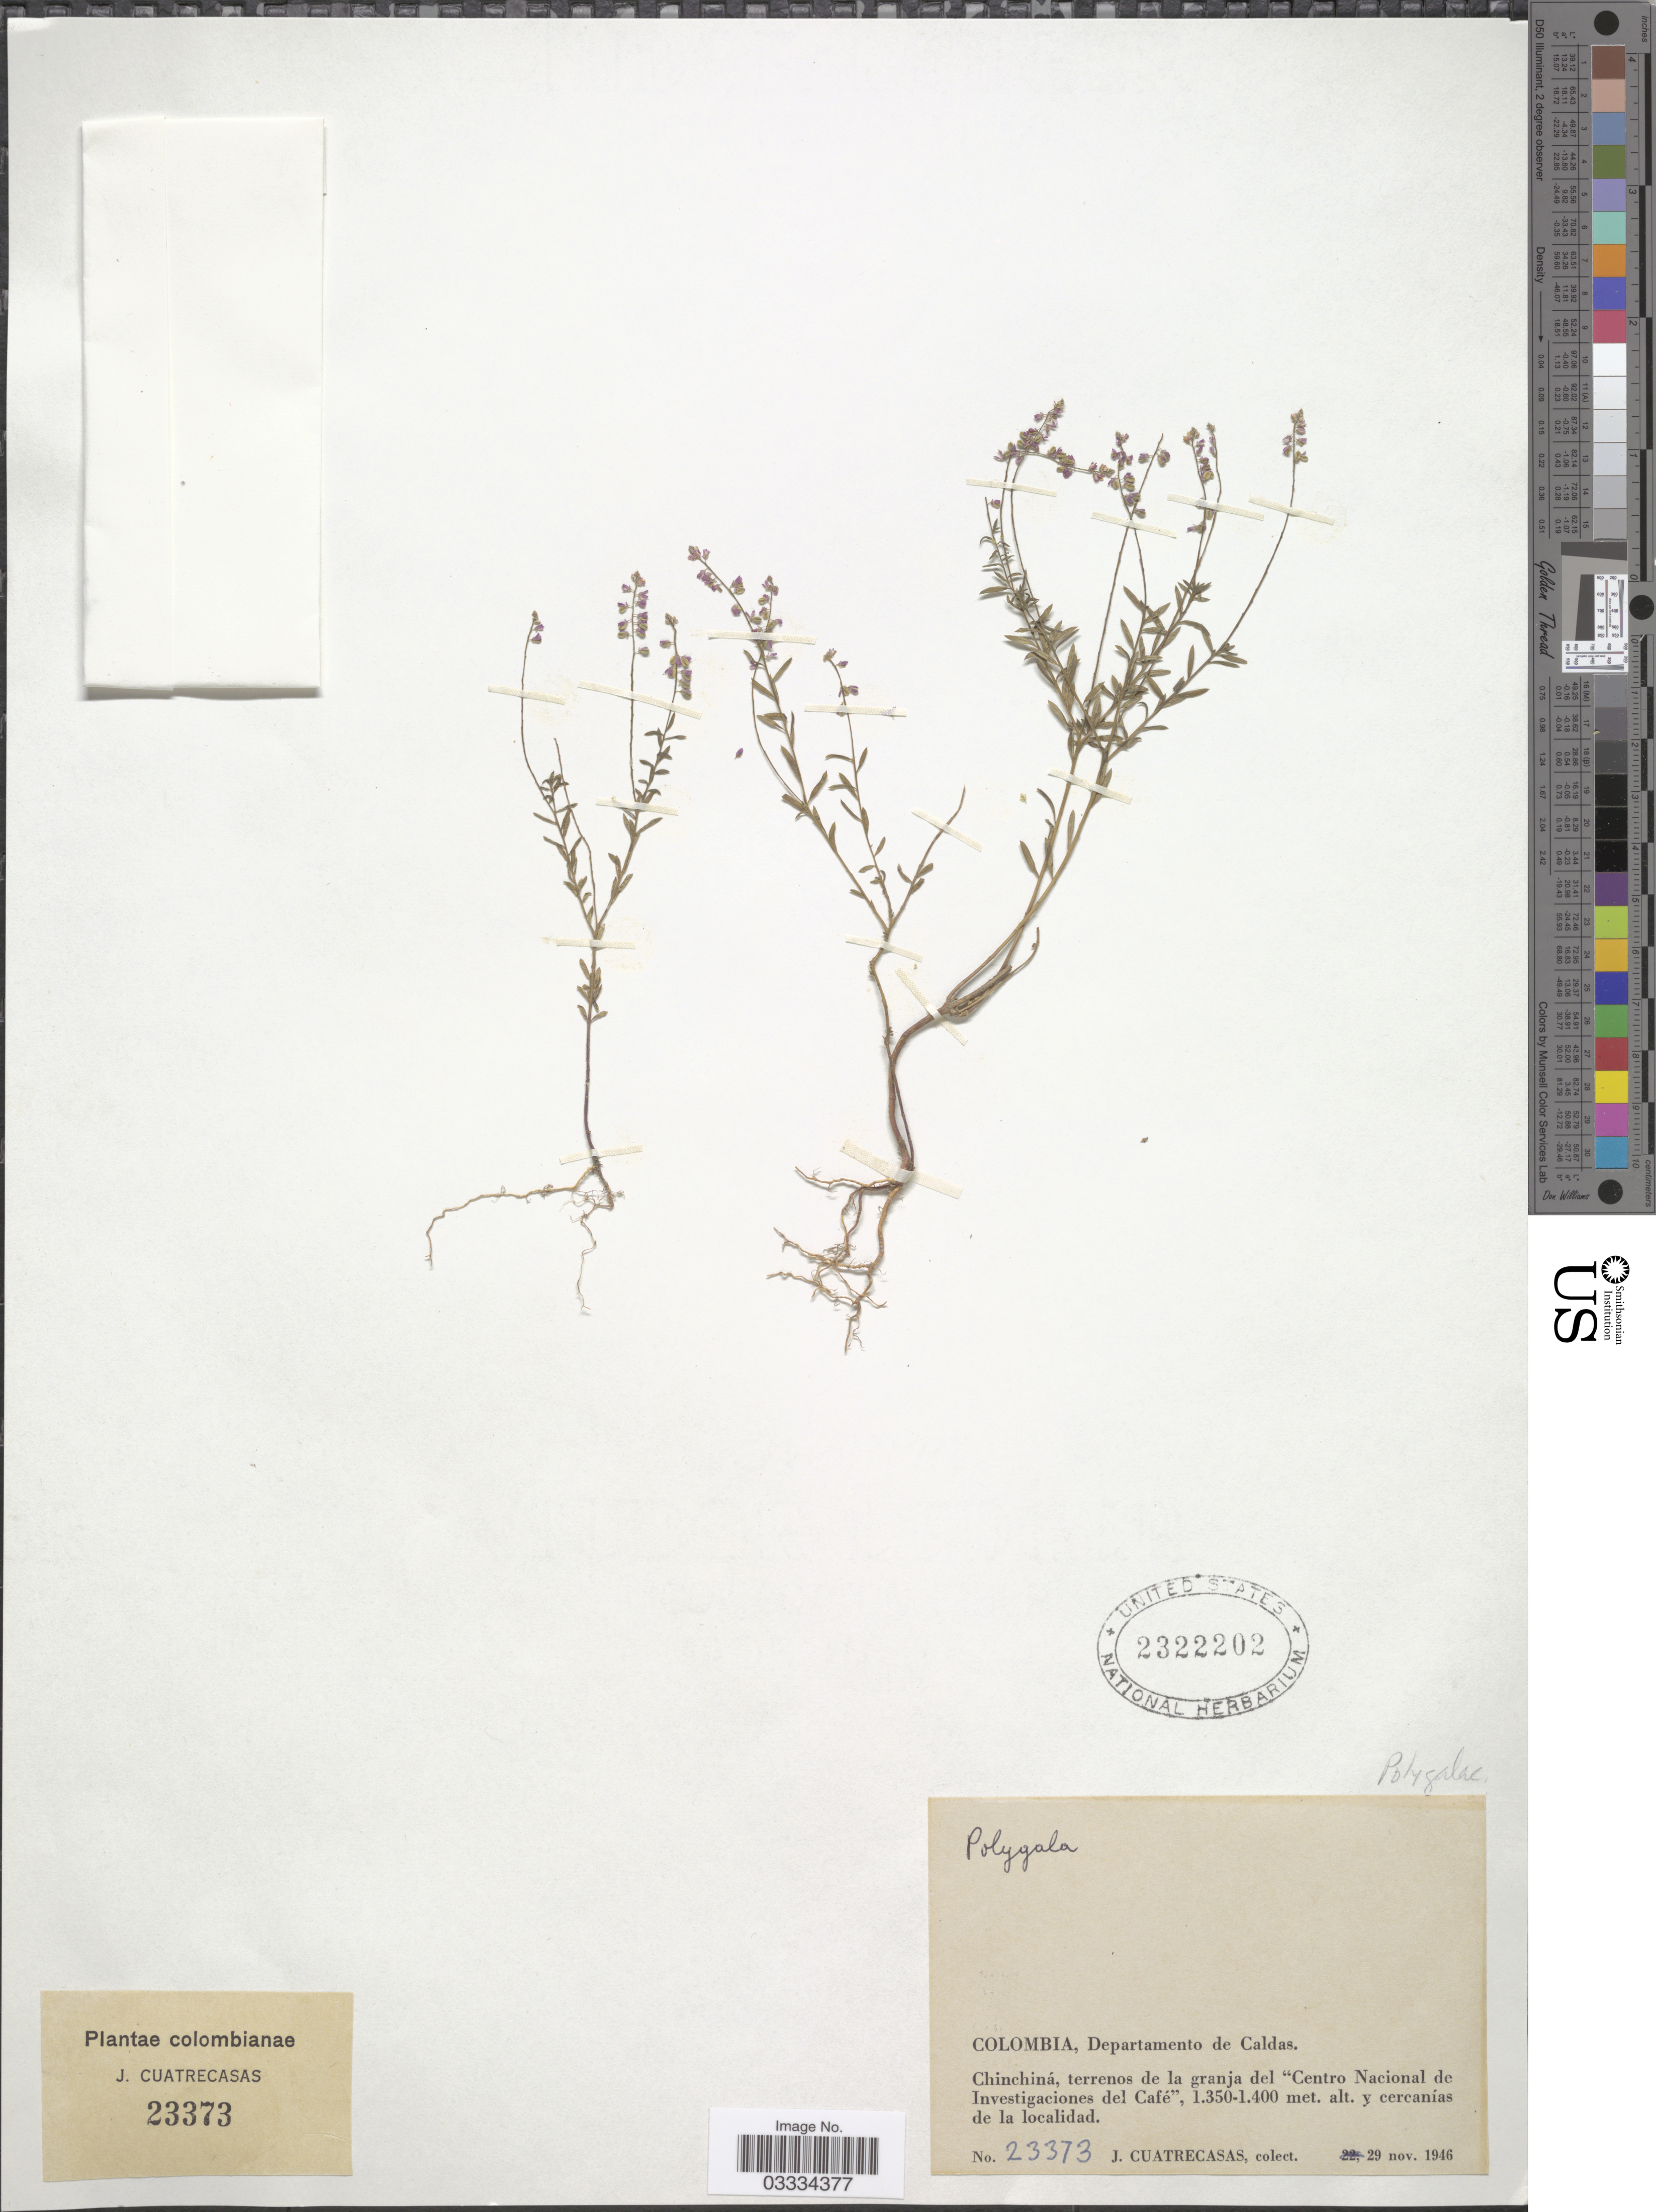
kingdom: Plantae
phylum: Tracheophyta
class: Magnoliopsida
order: Fabales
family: Polygalaceae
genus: Polygala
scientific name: Polygala sp.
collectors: J. Cuatrecasas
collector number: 23373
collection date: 1946-11-29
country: Colombia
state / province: Caldas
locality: Departamento de Caldas. Chinchiná, terrenas de la granja del "Centro Nacional de Investigaciones del Café" y cercanías de la localidad.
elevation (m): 1350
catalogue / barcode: US 2322202